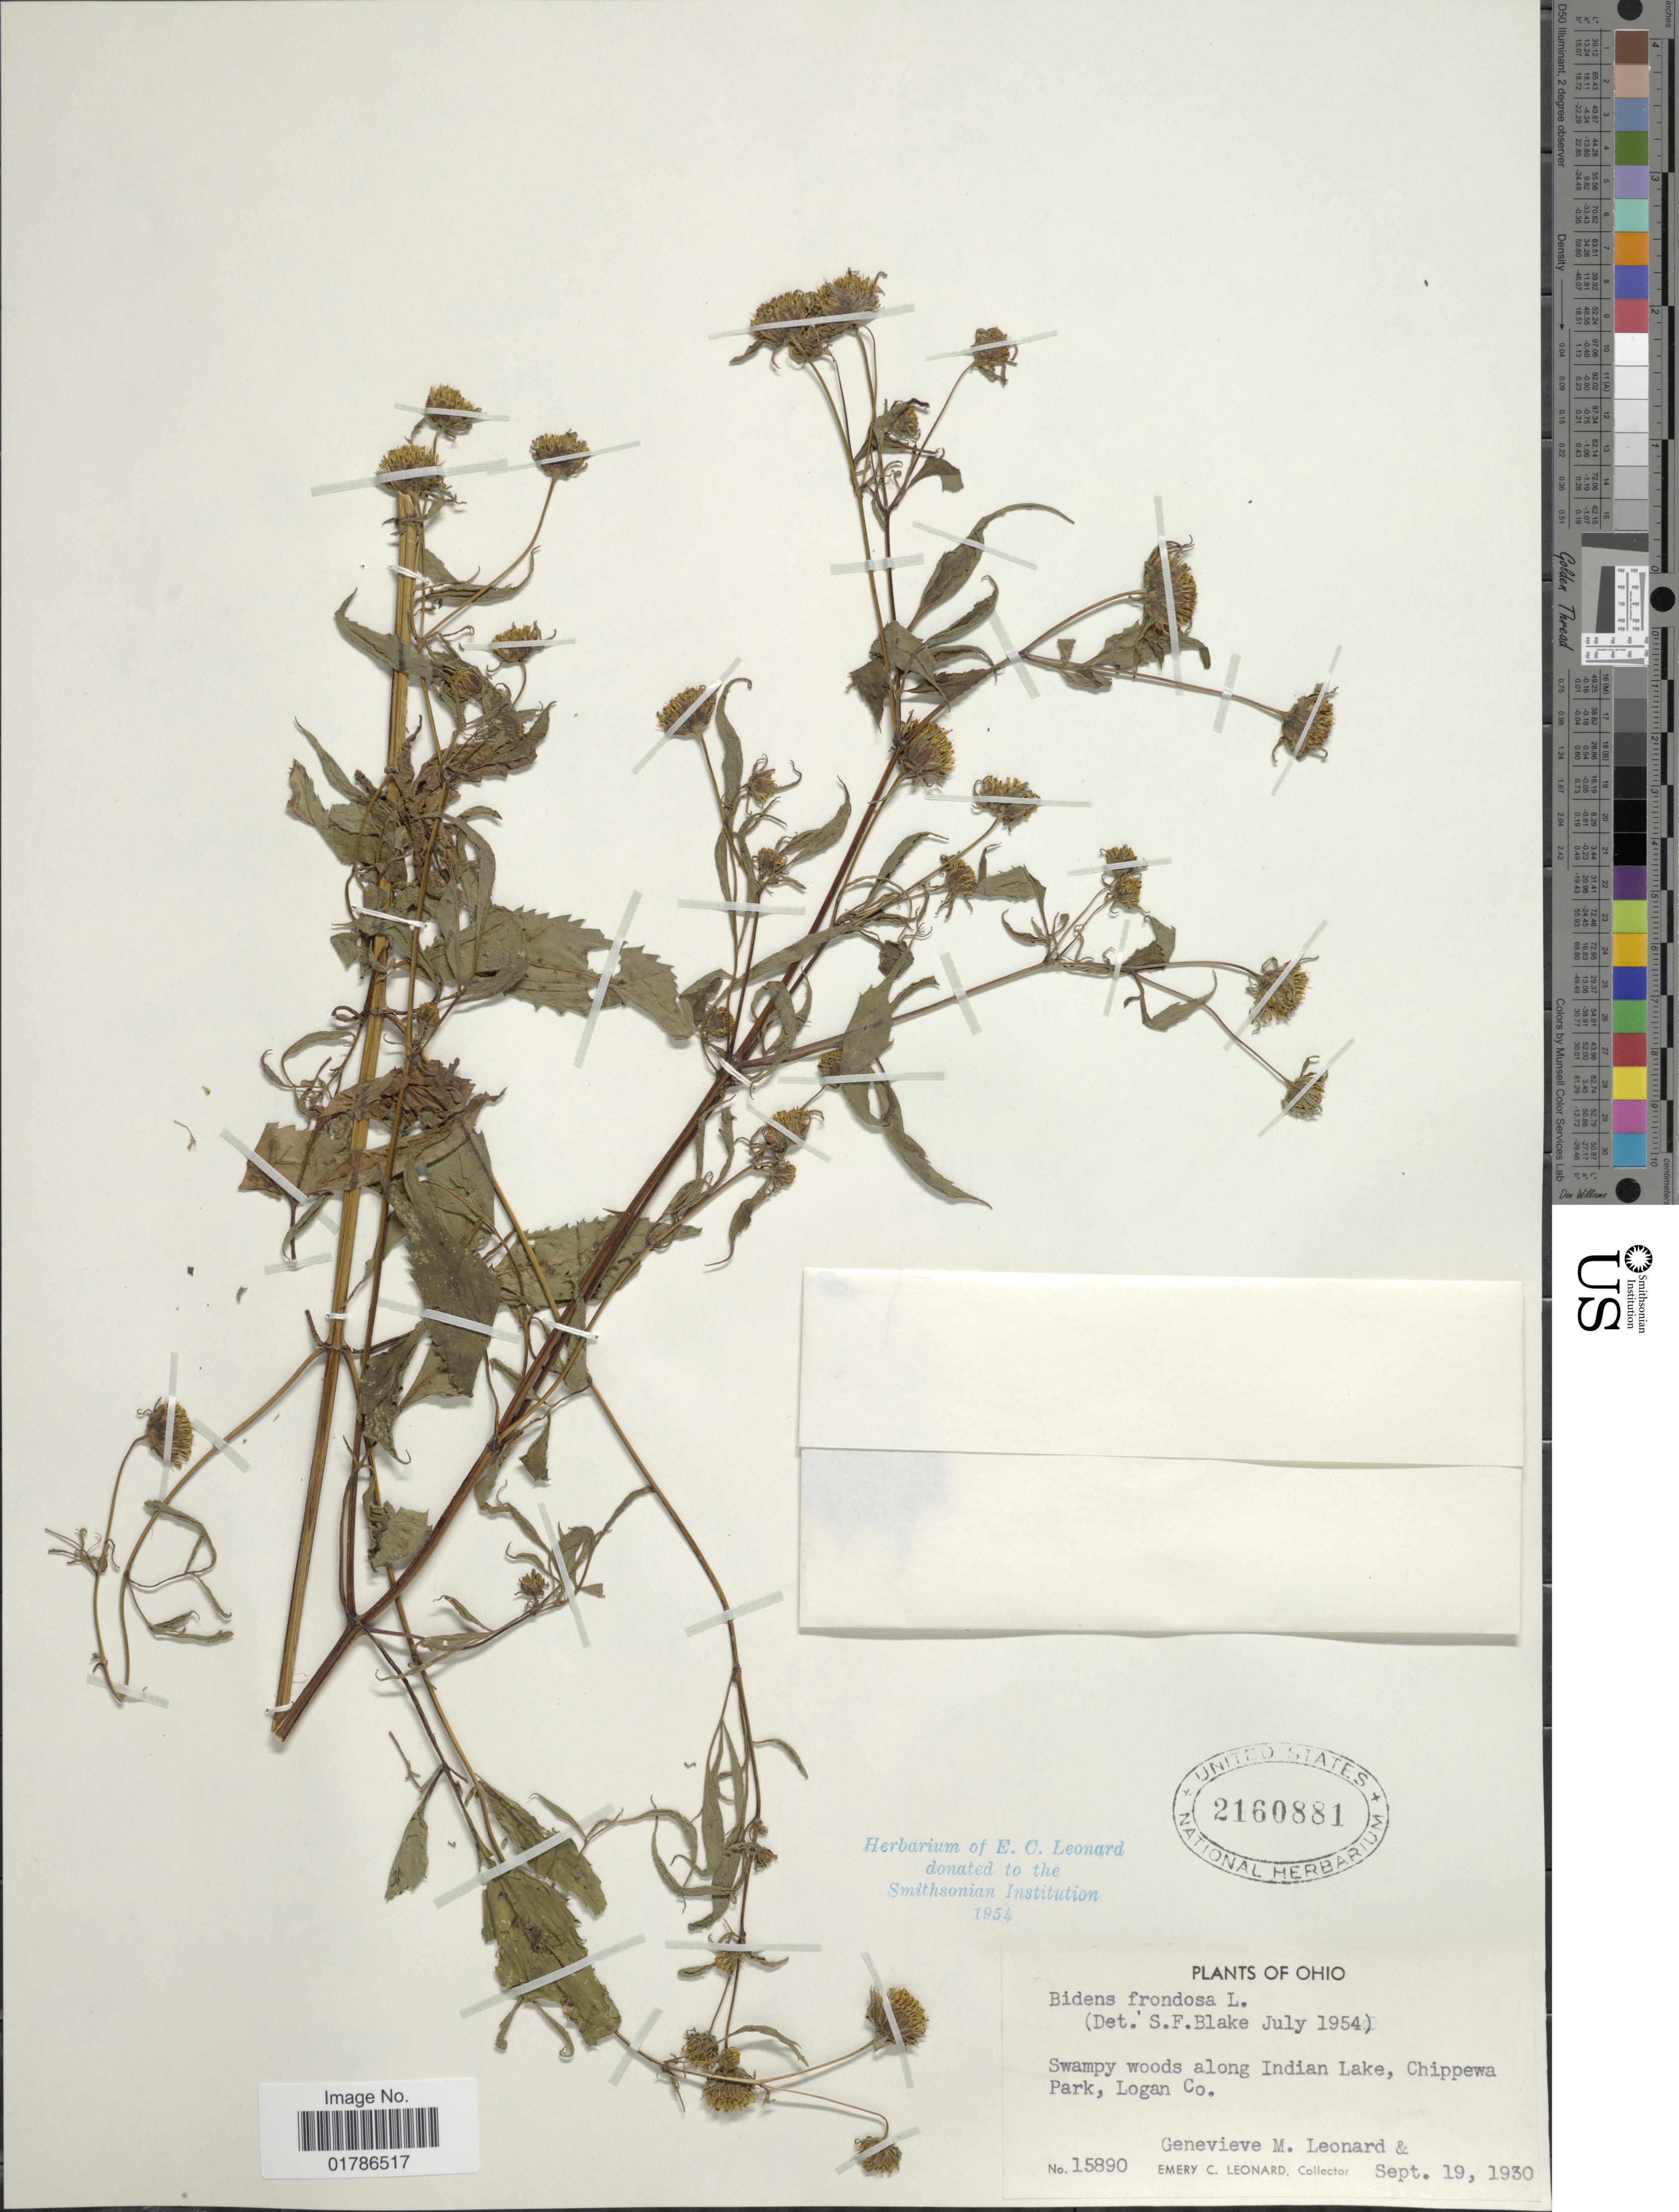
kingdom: Plantae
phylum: Tracheophyta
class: Magnoliopsida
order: Asterales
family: Asteraceae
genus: Bidens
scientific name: Bidens frondosa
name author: L.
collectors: E. C. Leonard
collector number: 15890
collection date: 1930-09-19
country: United States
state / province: Ohio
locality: Along Indian Lake, Chippewa Park, Logan Co.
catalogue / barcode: US 2160881